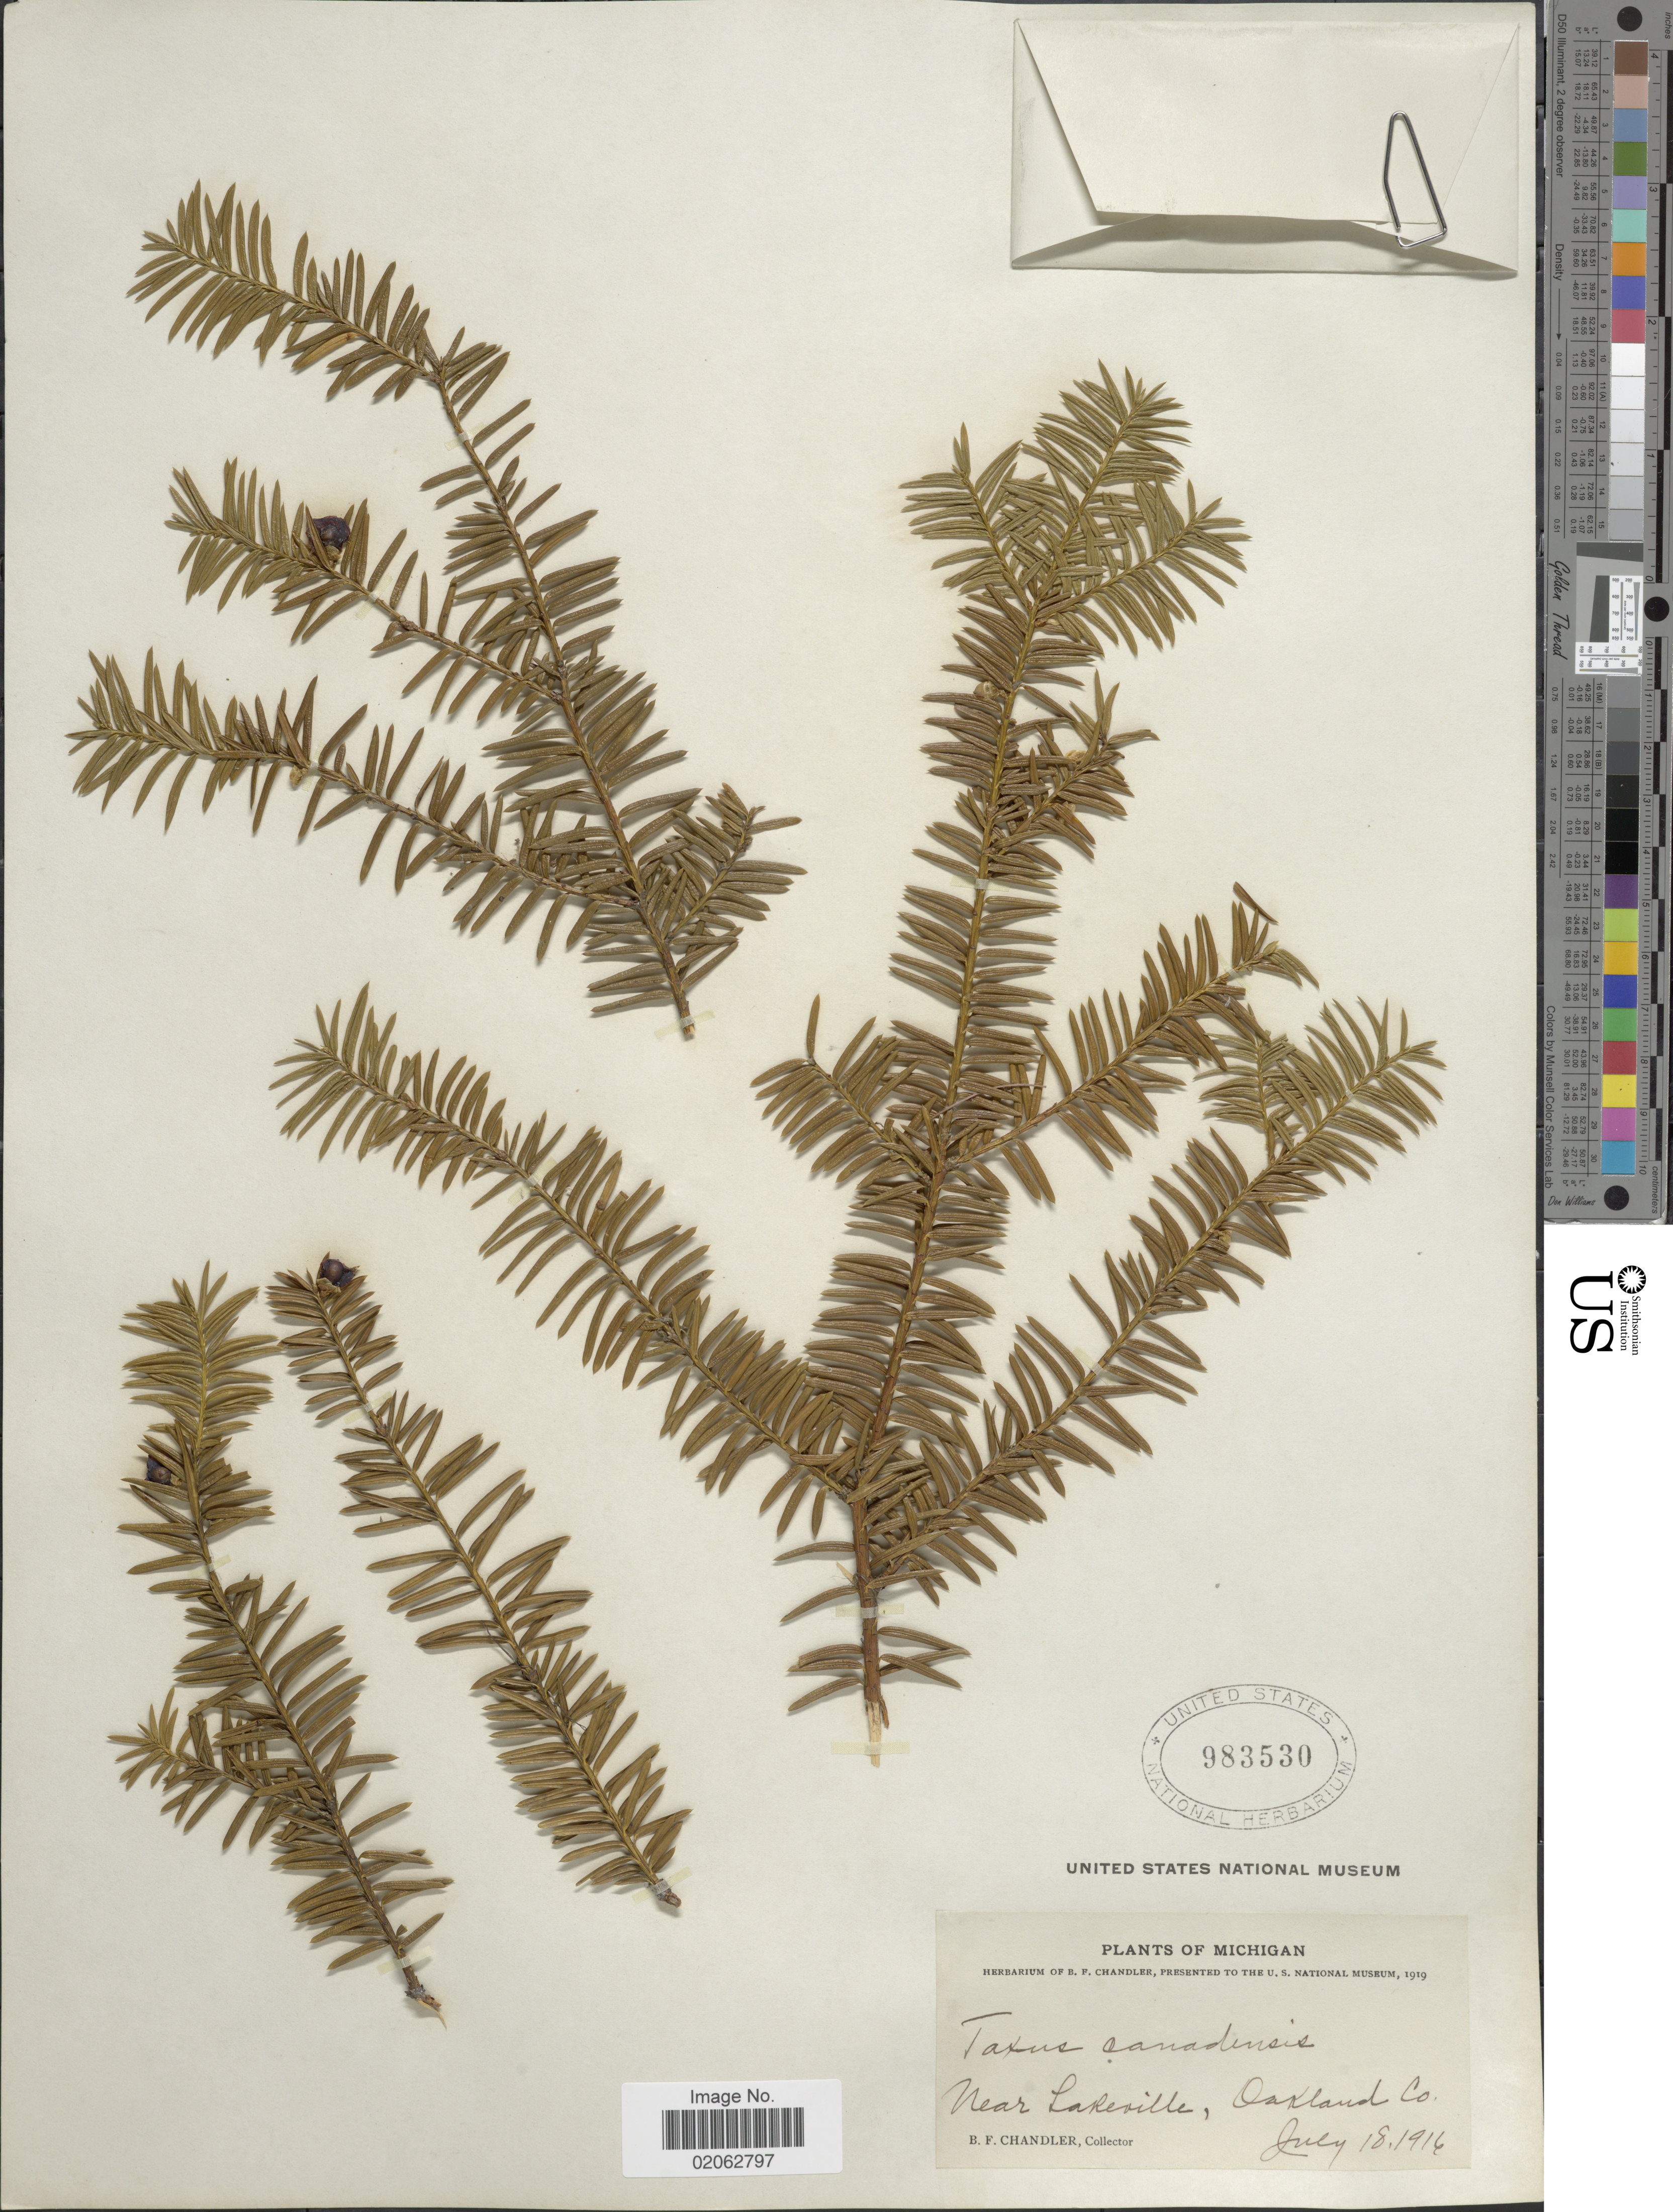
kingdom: Plantae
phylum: Tracheophyta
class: Pinopsida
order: Pinales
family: Taxaceae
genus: Taxus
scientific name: Taxus canadensis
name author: Marshall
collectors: B. F. Chandler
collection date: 1916-07-18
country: United States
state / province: Michigan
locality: Near Lakeville, Oakland Co.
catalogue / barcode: US 983530